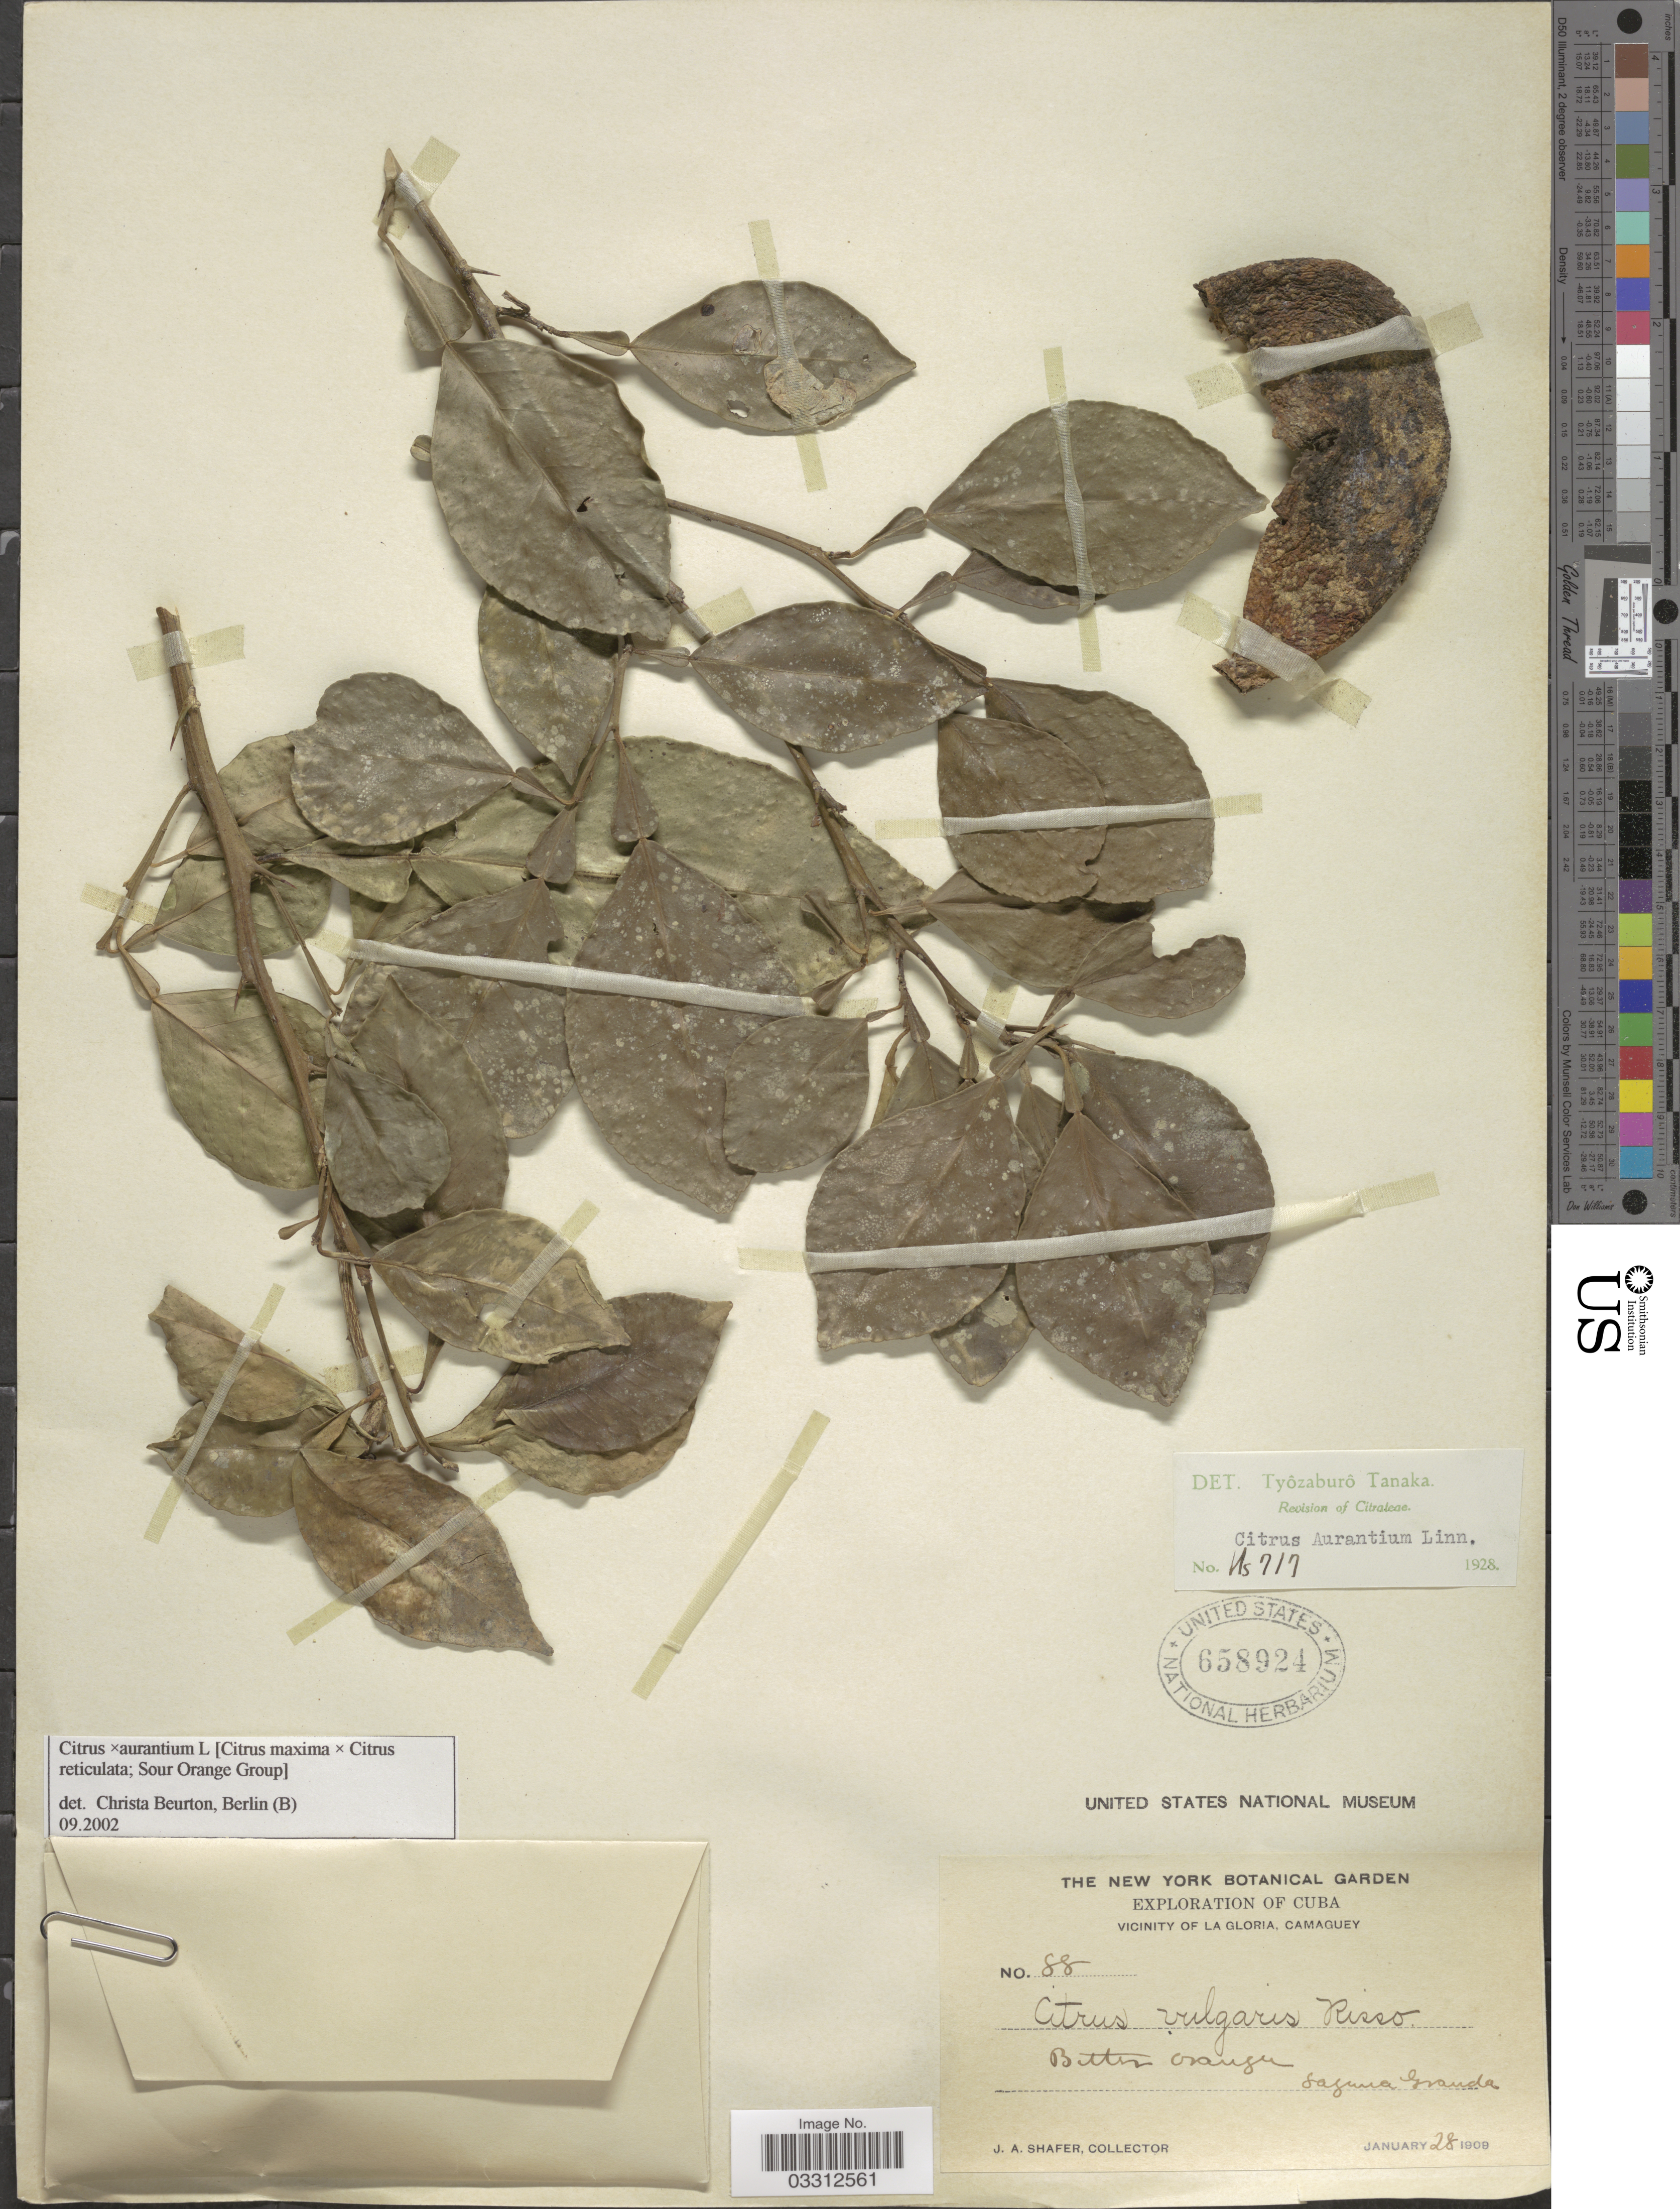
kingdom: Plantae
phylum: Tracheophyta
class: Magnoliopsida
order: Sapindales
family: Rutaceae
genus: Citrus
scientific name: Citrus x aurantium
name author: L.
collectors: J. A. Shafer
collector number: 88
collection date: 1909-01-28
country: Cuba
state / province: Camagüey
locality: Vicinity of La Gloria. Laguna Grande.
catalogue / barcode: US 658924